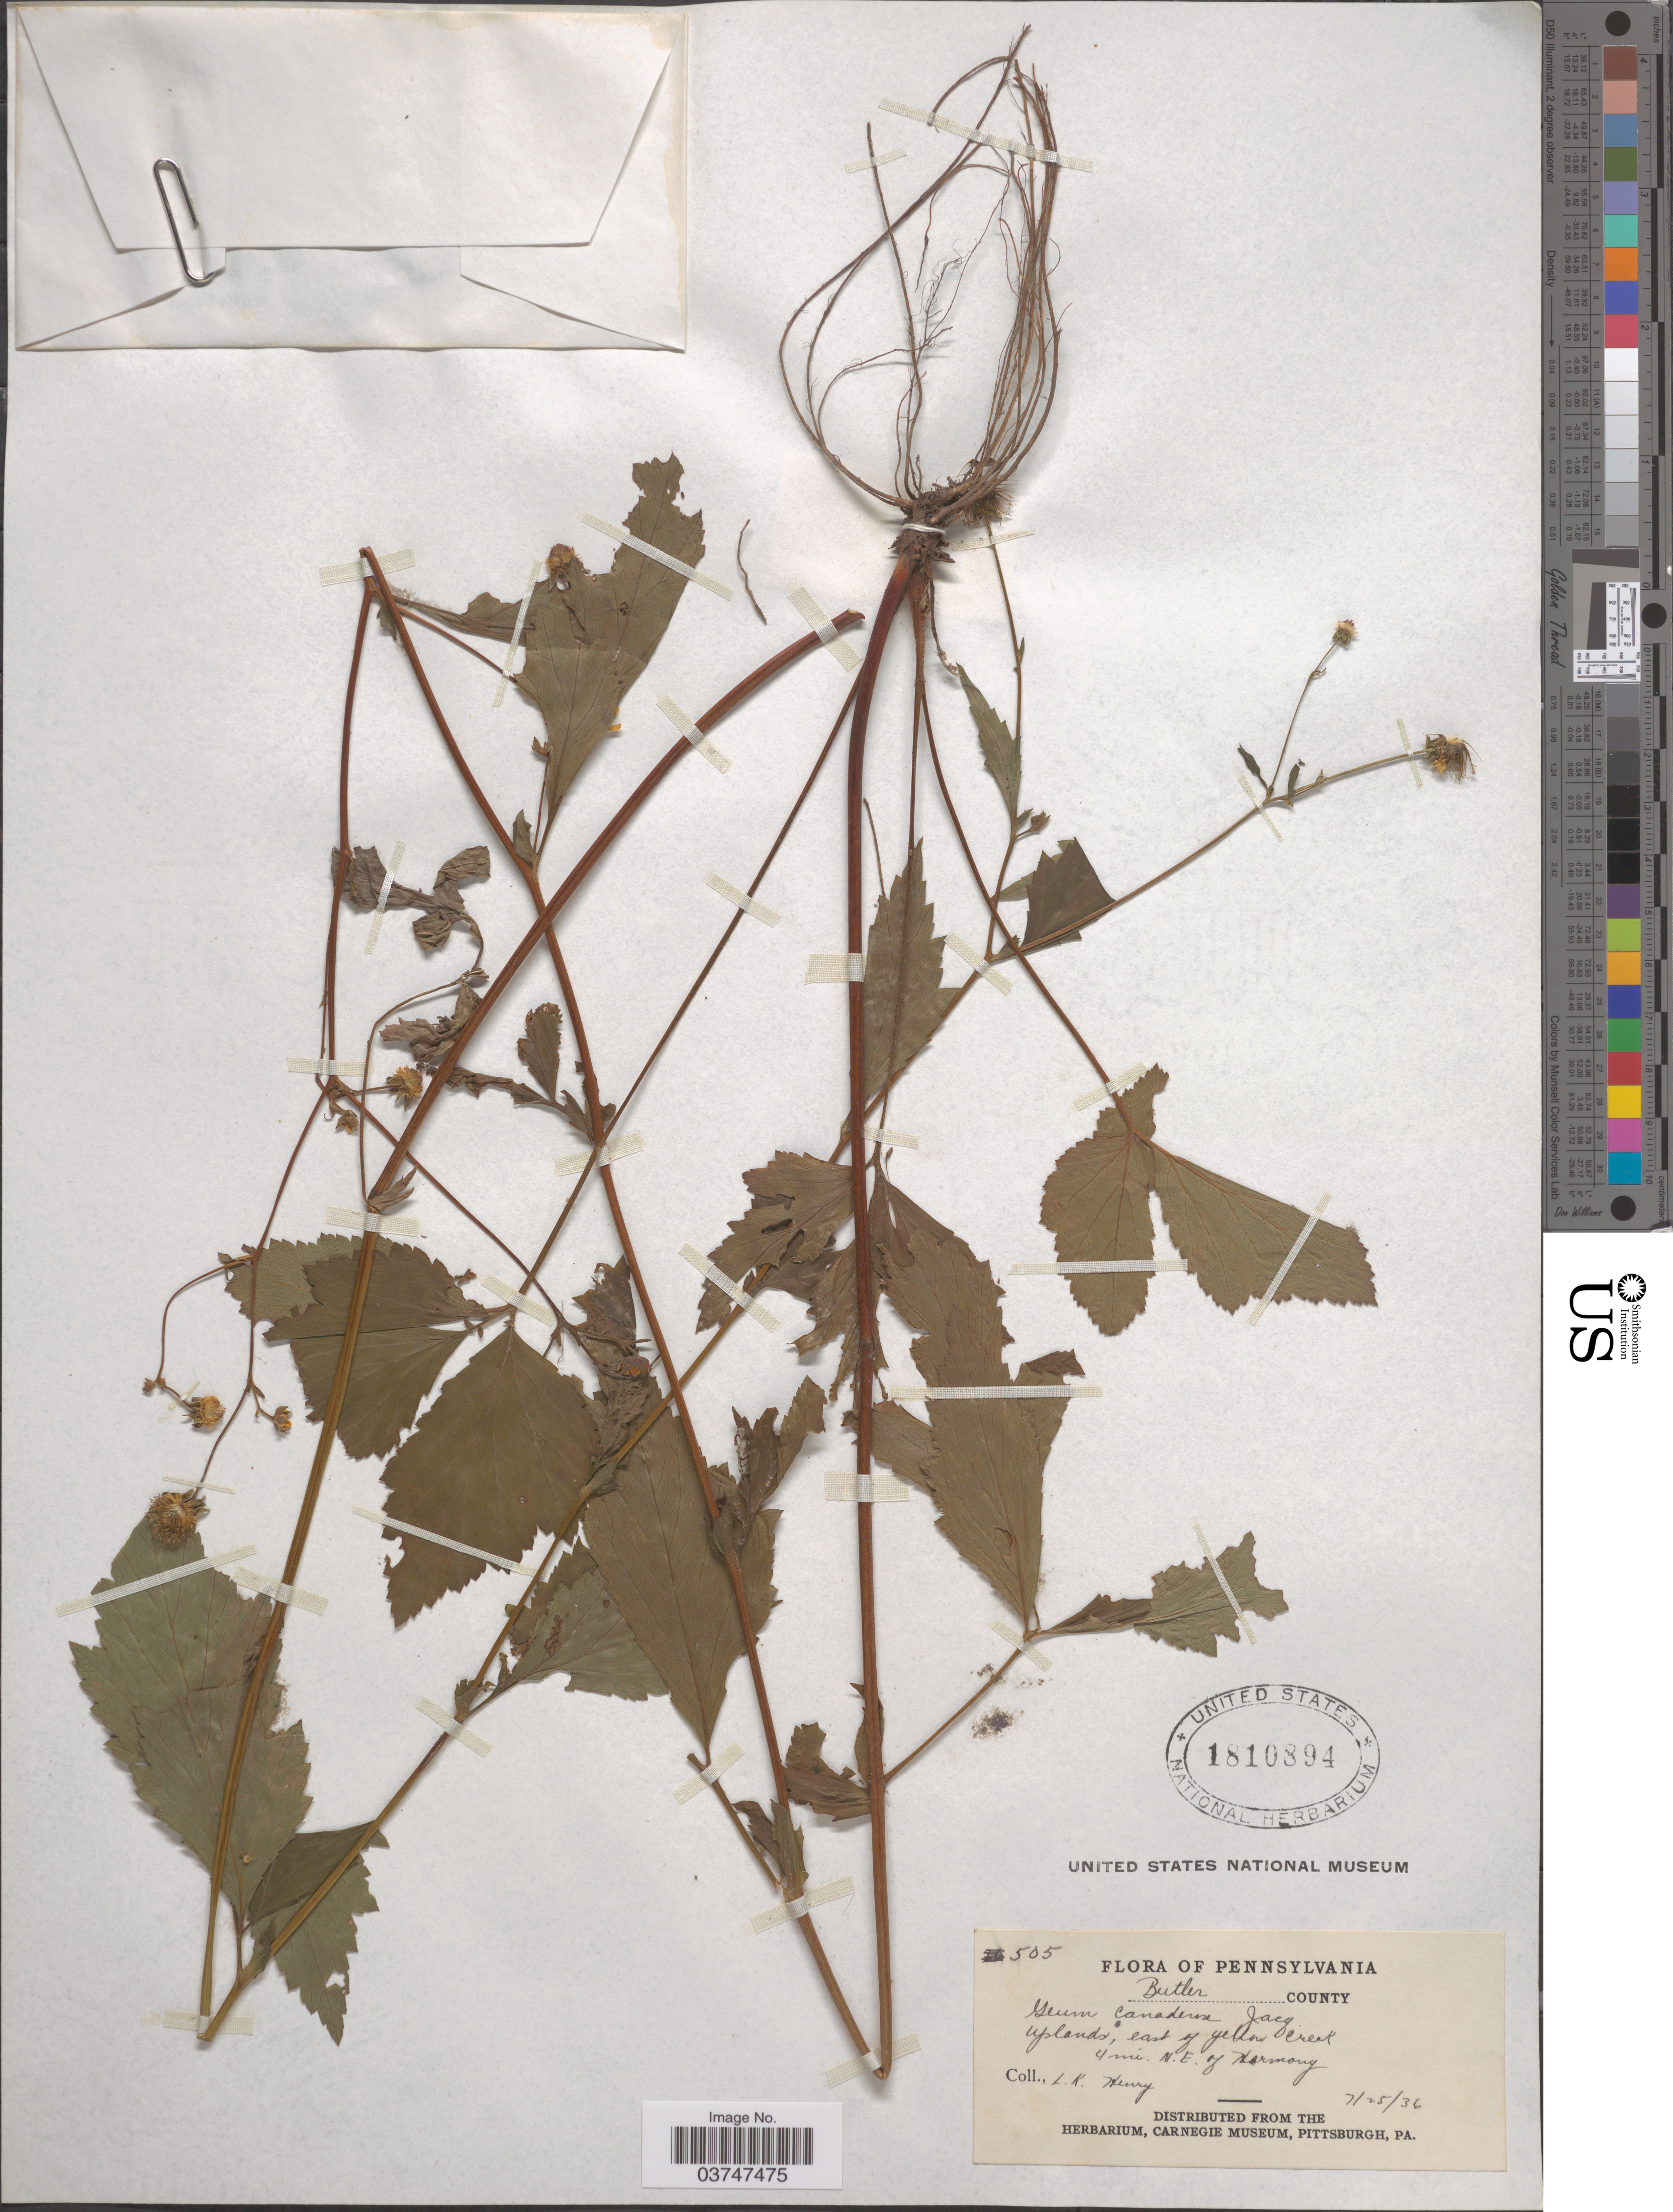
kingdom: Plantae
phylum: Tracheophyta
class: Magnoliopsida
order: Rosales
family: Rosaceae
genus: Geum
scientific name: Geum canadense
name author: Jacq.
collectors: L. K. Henry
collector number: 505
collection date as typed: Transcribed d/m/y: 25/7/36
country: United States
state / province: Pennsylvania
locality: Butler County. Uplands, east of yellow Creek. 4 mi. N.E. of Harmony.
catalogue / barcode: US 1810894